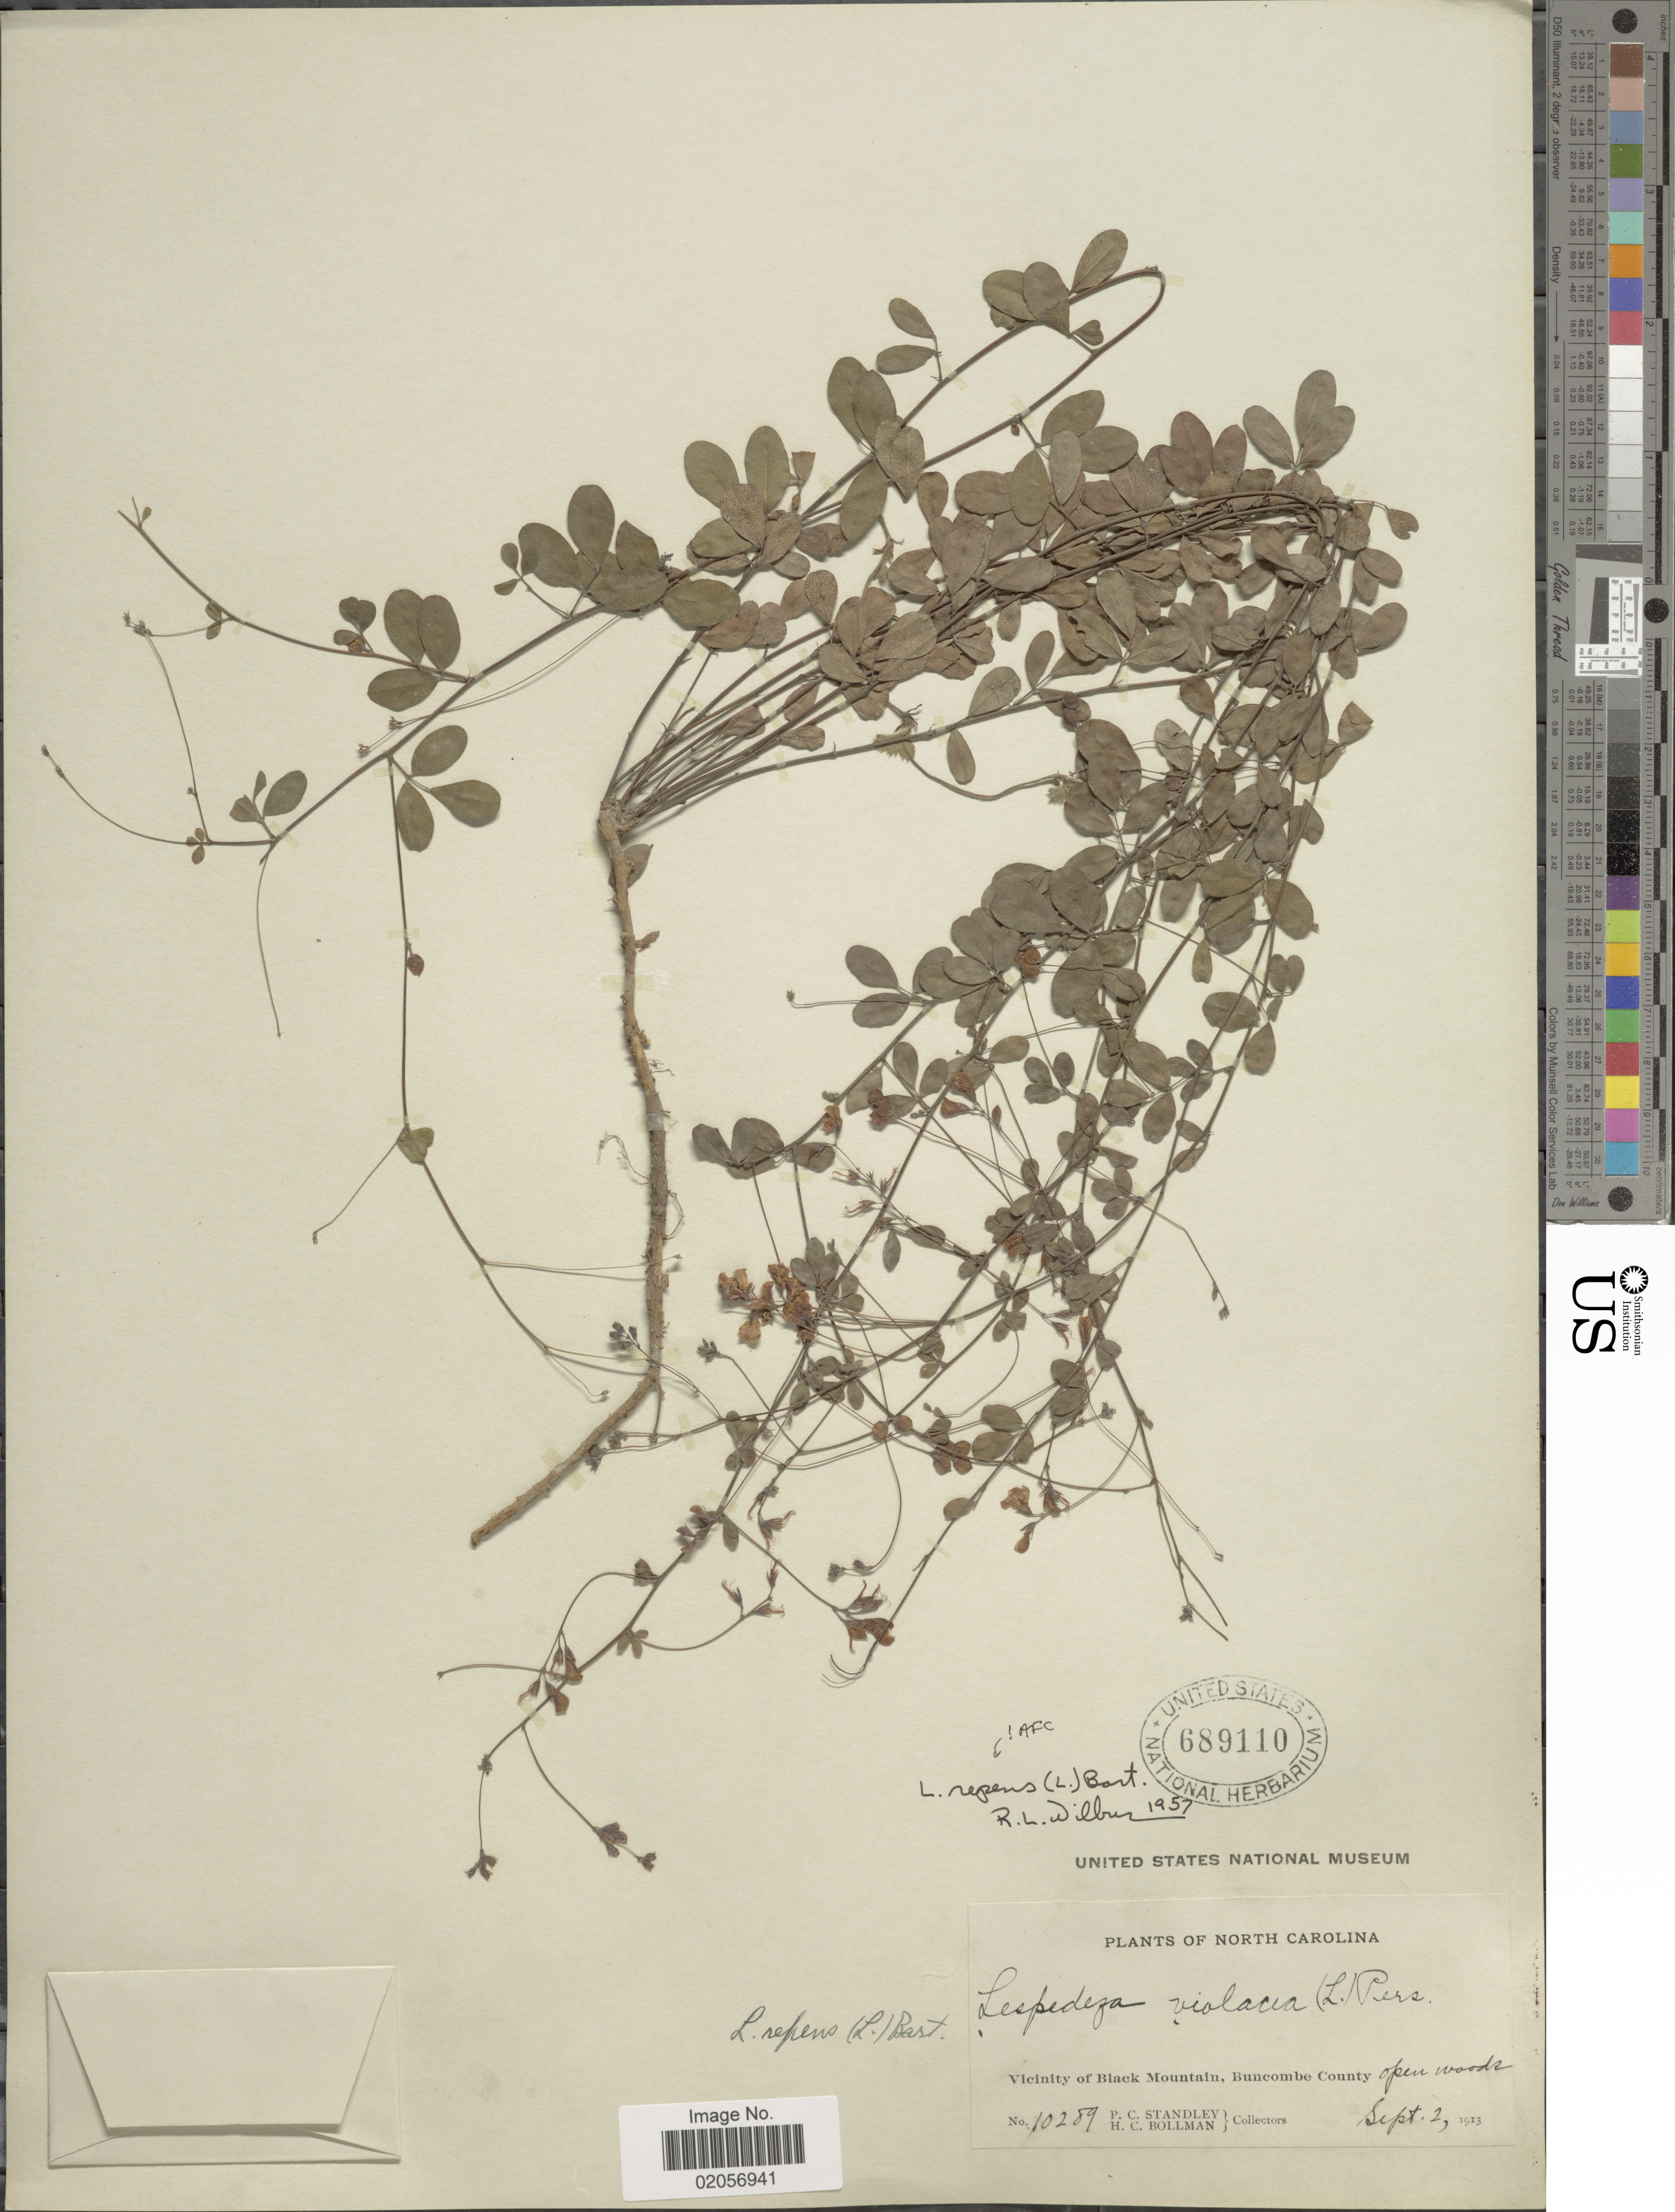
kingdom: Plantae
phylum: Tracheophyta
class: Magnoliopsida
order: Fabales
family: Fabaceae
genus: Lespedeza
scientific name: Lespedeza repens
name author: (L.) W.P.C. Barton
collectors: P. C. Standley & H. C. Bollman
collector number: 10289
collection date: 1913-09-02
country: United States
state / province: North Carolina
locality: Vicinity of Black Mountain, Buncombe County. open woods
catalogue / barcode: US 689110